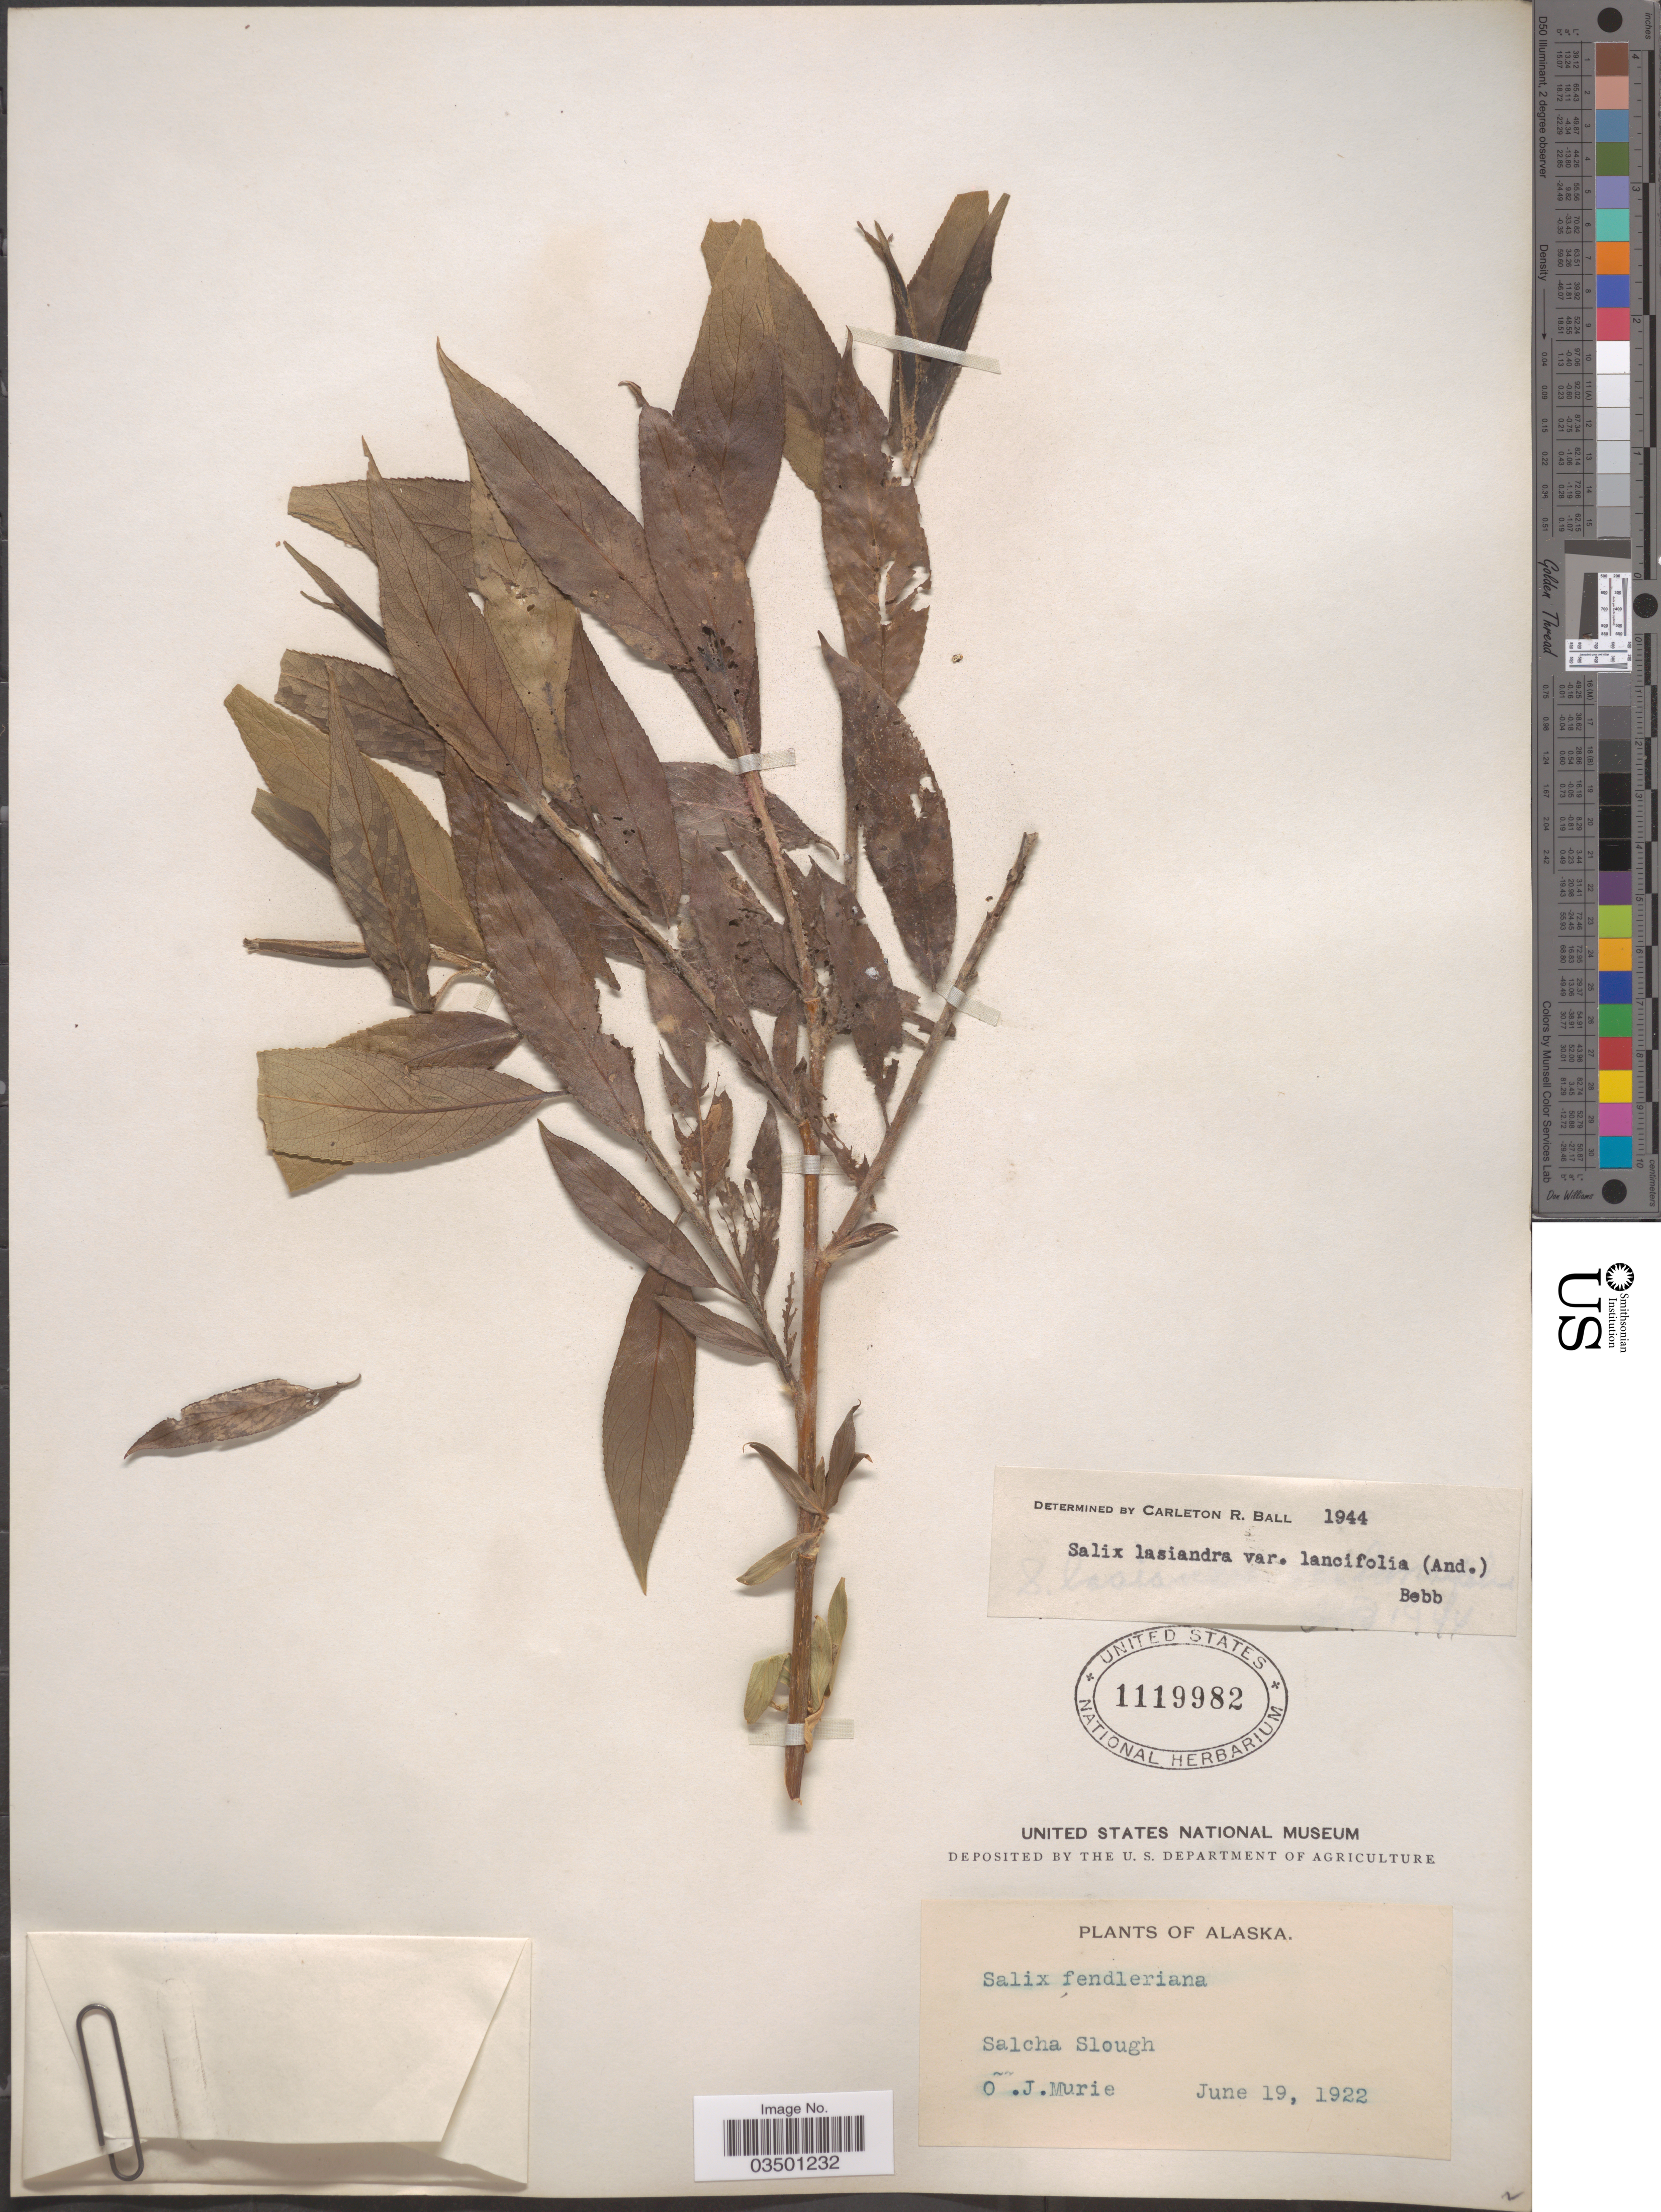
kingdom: Plantae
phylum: Tracheophyta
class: Magnoliopsida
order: Malpighiales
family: Salicaceae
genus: Salix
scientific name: Salix lasiandra var. lancifolia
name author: Bebb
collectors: O. Murie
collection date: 1922-06-19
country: United States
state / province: Alaska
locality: Salcha Slough.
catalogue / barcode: US 1119982